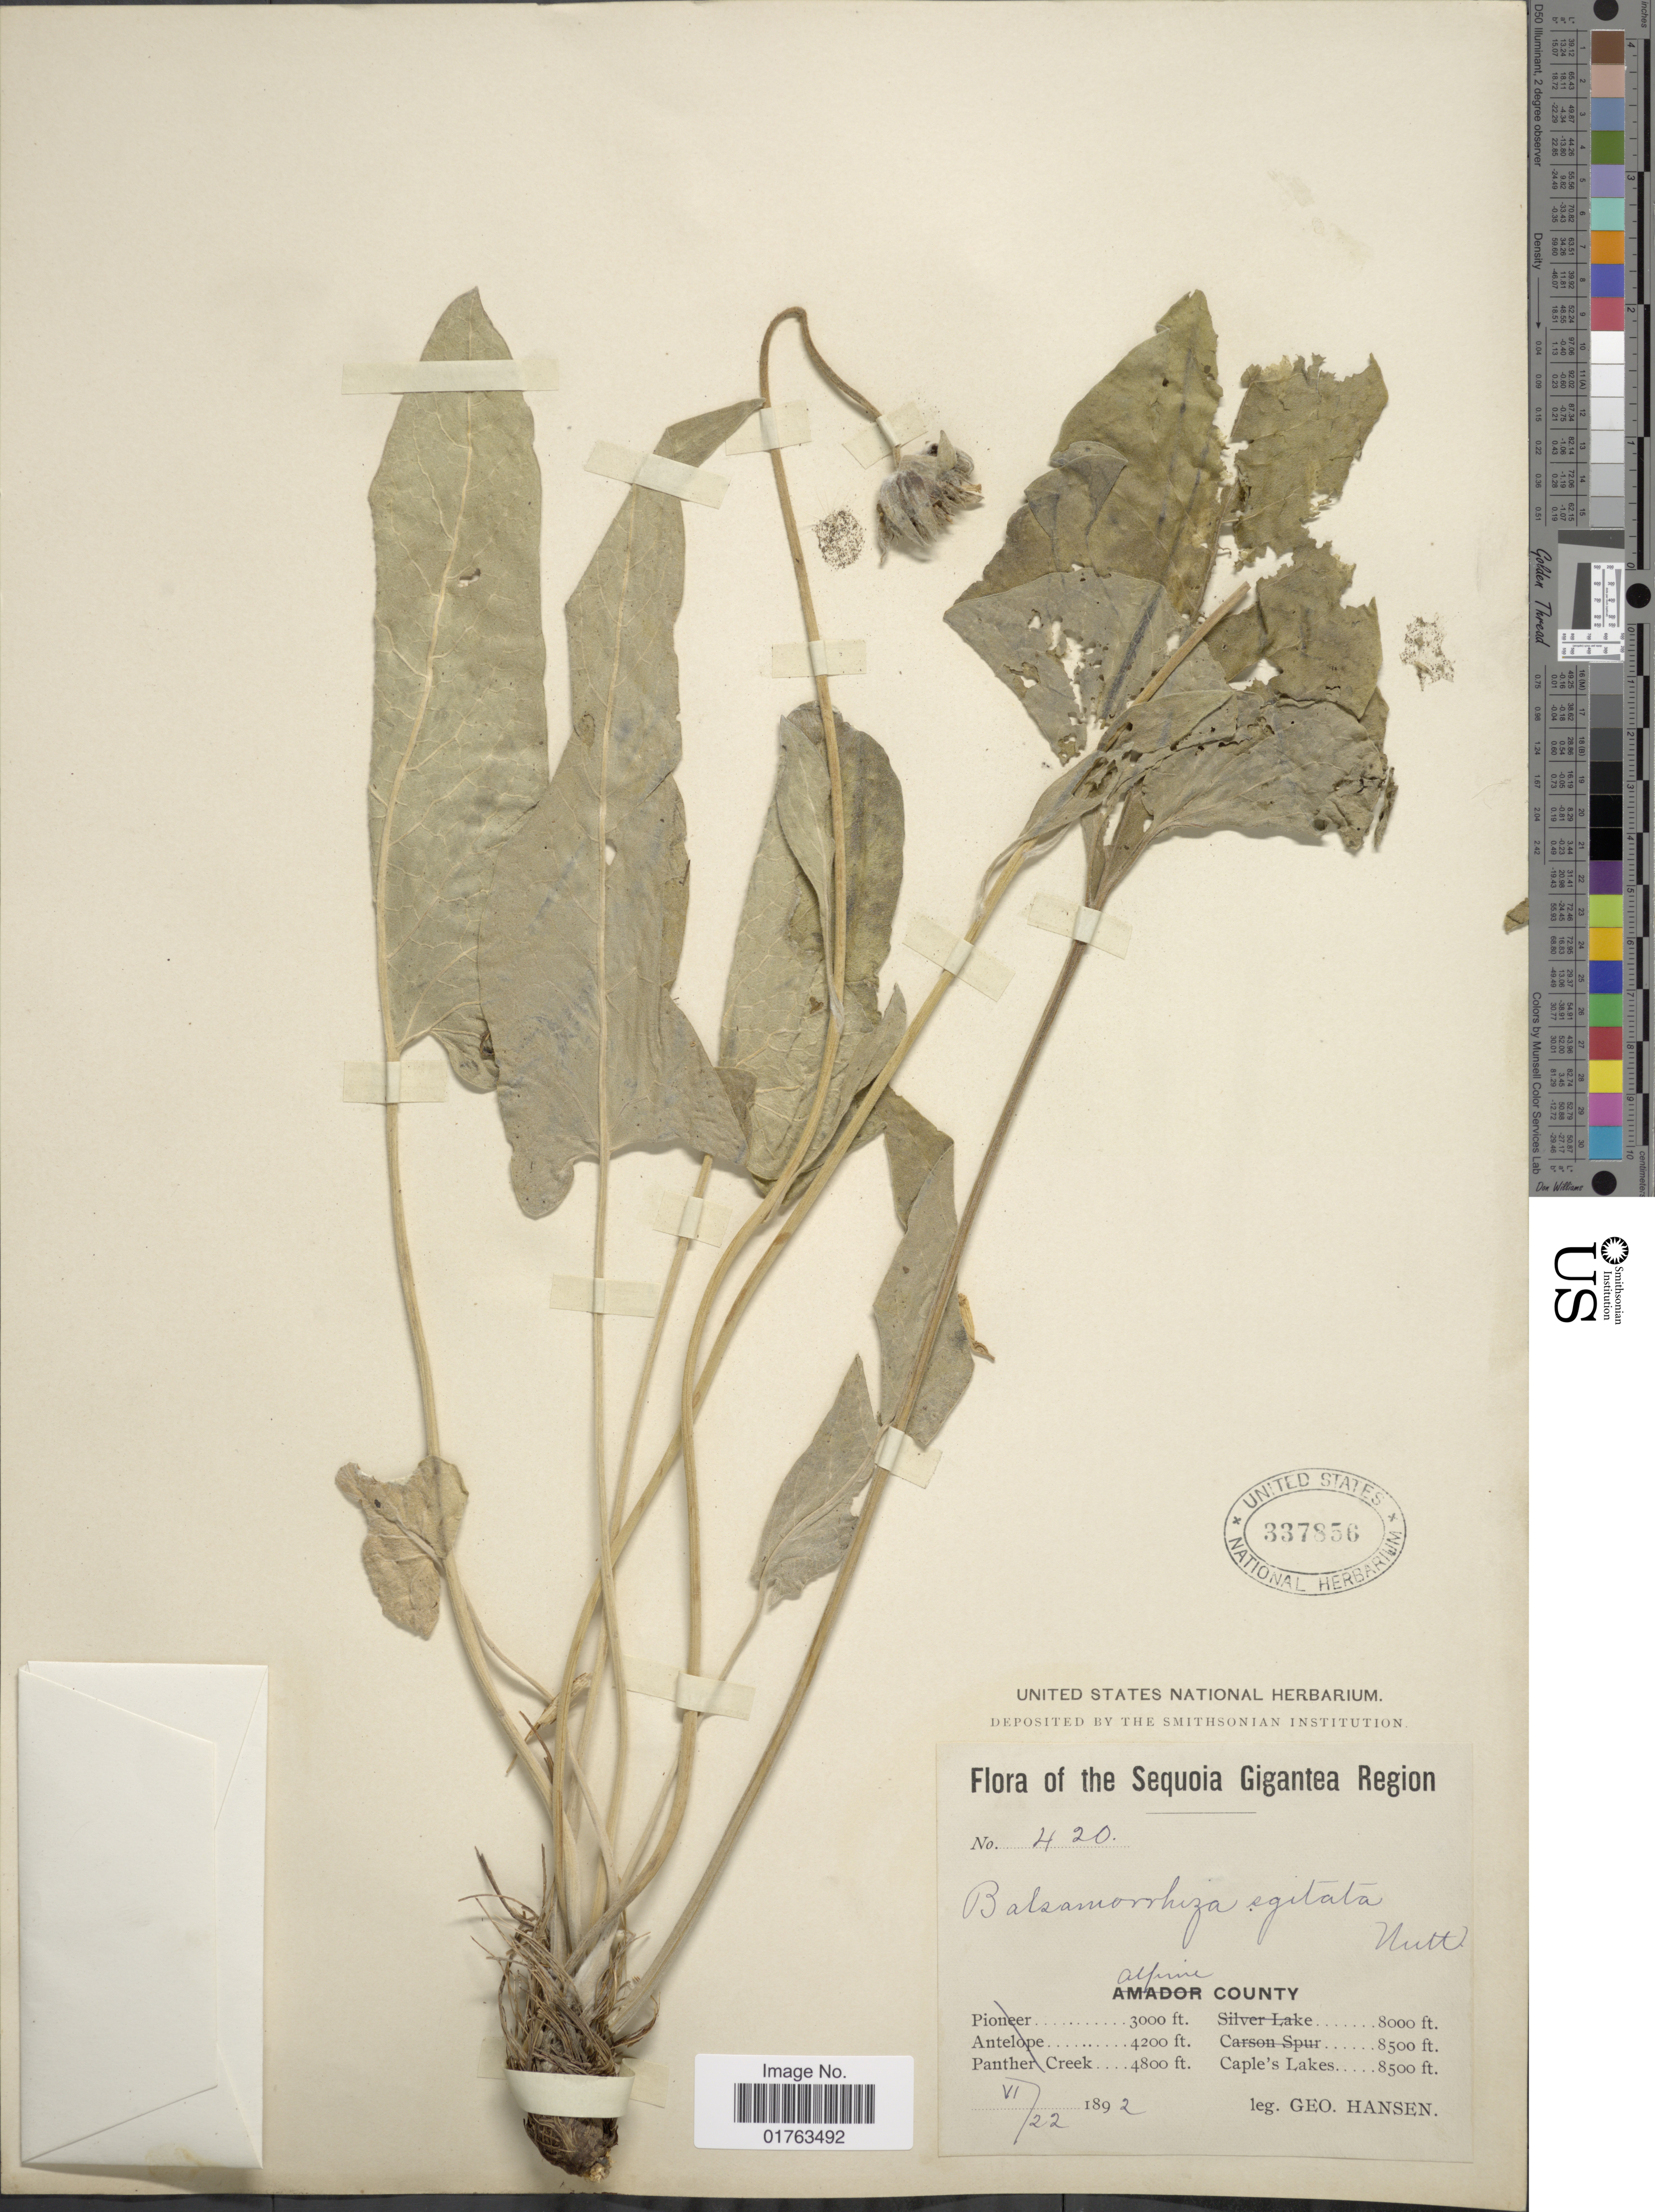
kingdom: Plantae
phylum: Tracheophyta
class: Magnoliopsida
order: Asterales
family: Asteraceae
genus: Balsamorhiza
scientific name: Balsamorhiza sagittata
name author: (Pursh) Nutt.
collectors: G. Hansen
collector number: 420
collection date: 1892-06-22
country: United States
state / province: California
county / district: Alpine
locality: Sequoia Gigantea Region, Alpine County, Caple's Lakes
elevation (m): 2591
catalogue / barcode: US 337856